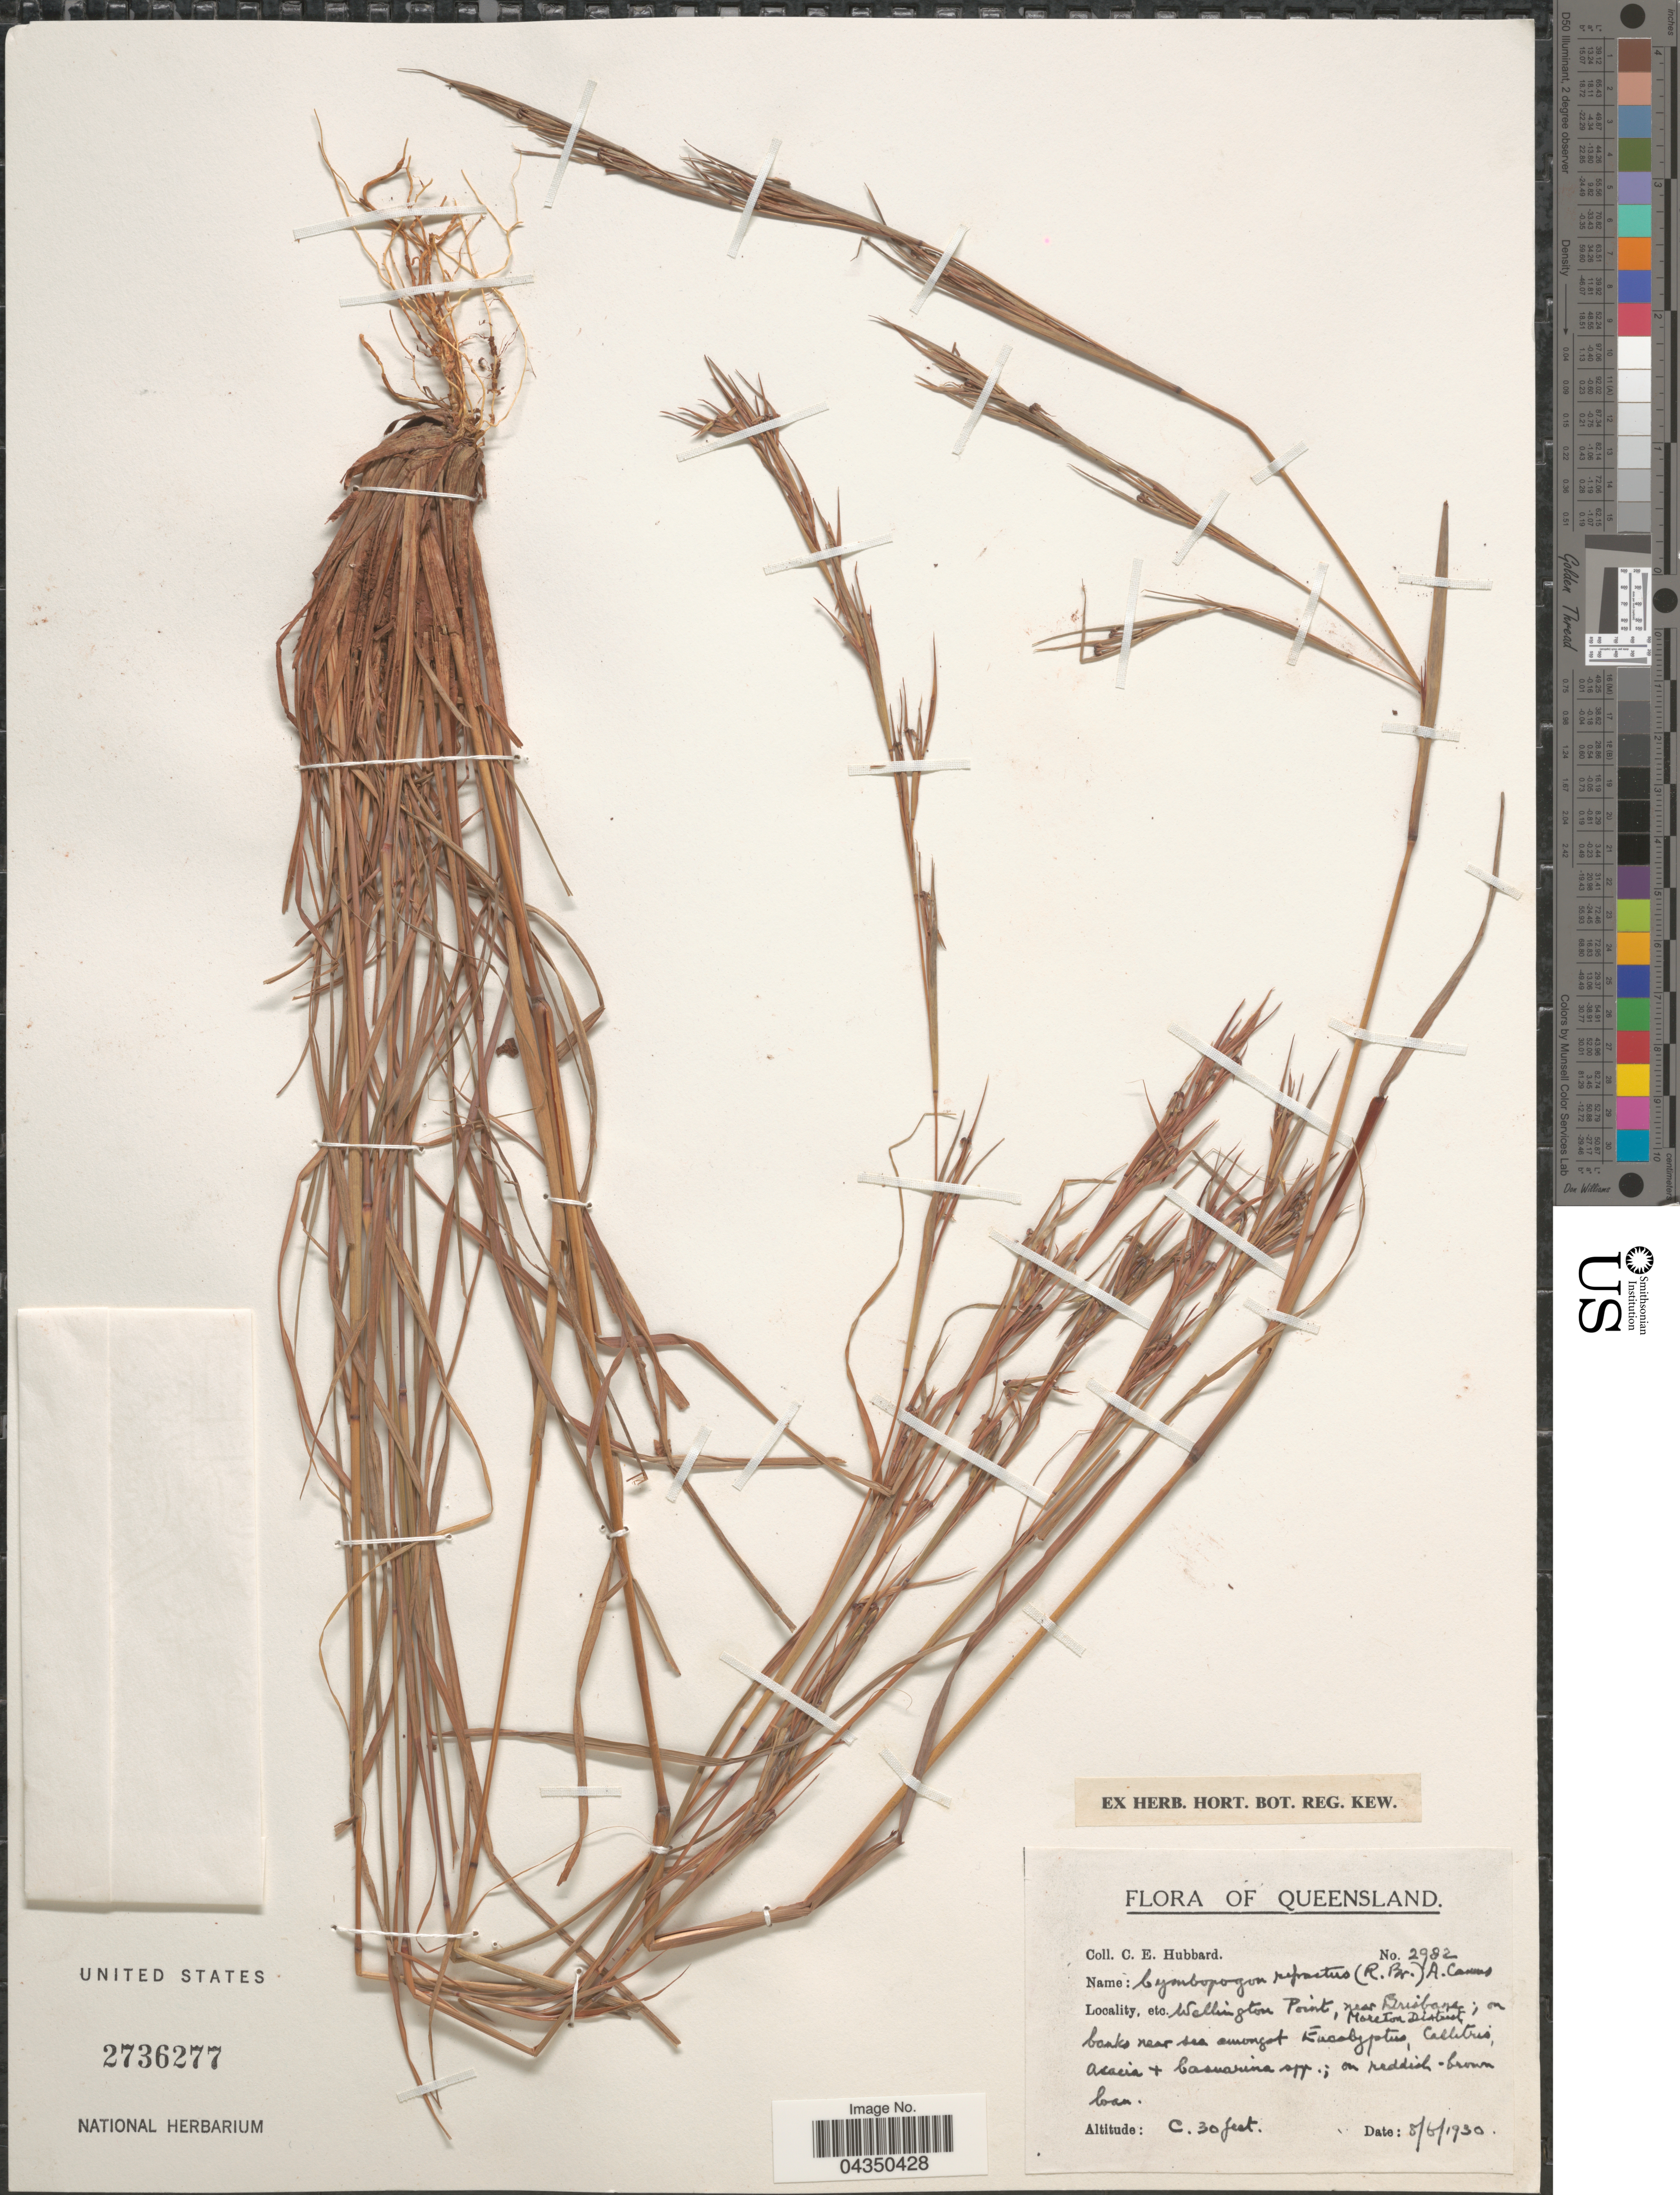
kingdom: Plantae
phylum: Tracheophyta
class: Liliopsida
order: Poales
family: Poaceae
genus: Cymbopogon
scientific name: Cymbopogon refractus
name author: (R. Br.) A. Camus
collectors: C. E. Hubbard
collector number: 2982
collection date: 1930-06-08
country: Australia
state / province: Queensland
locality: Wellington Point, near Brisbane; on Moreton District.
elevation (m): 9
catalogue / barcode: US 2736277